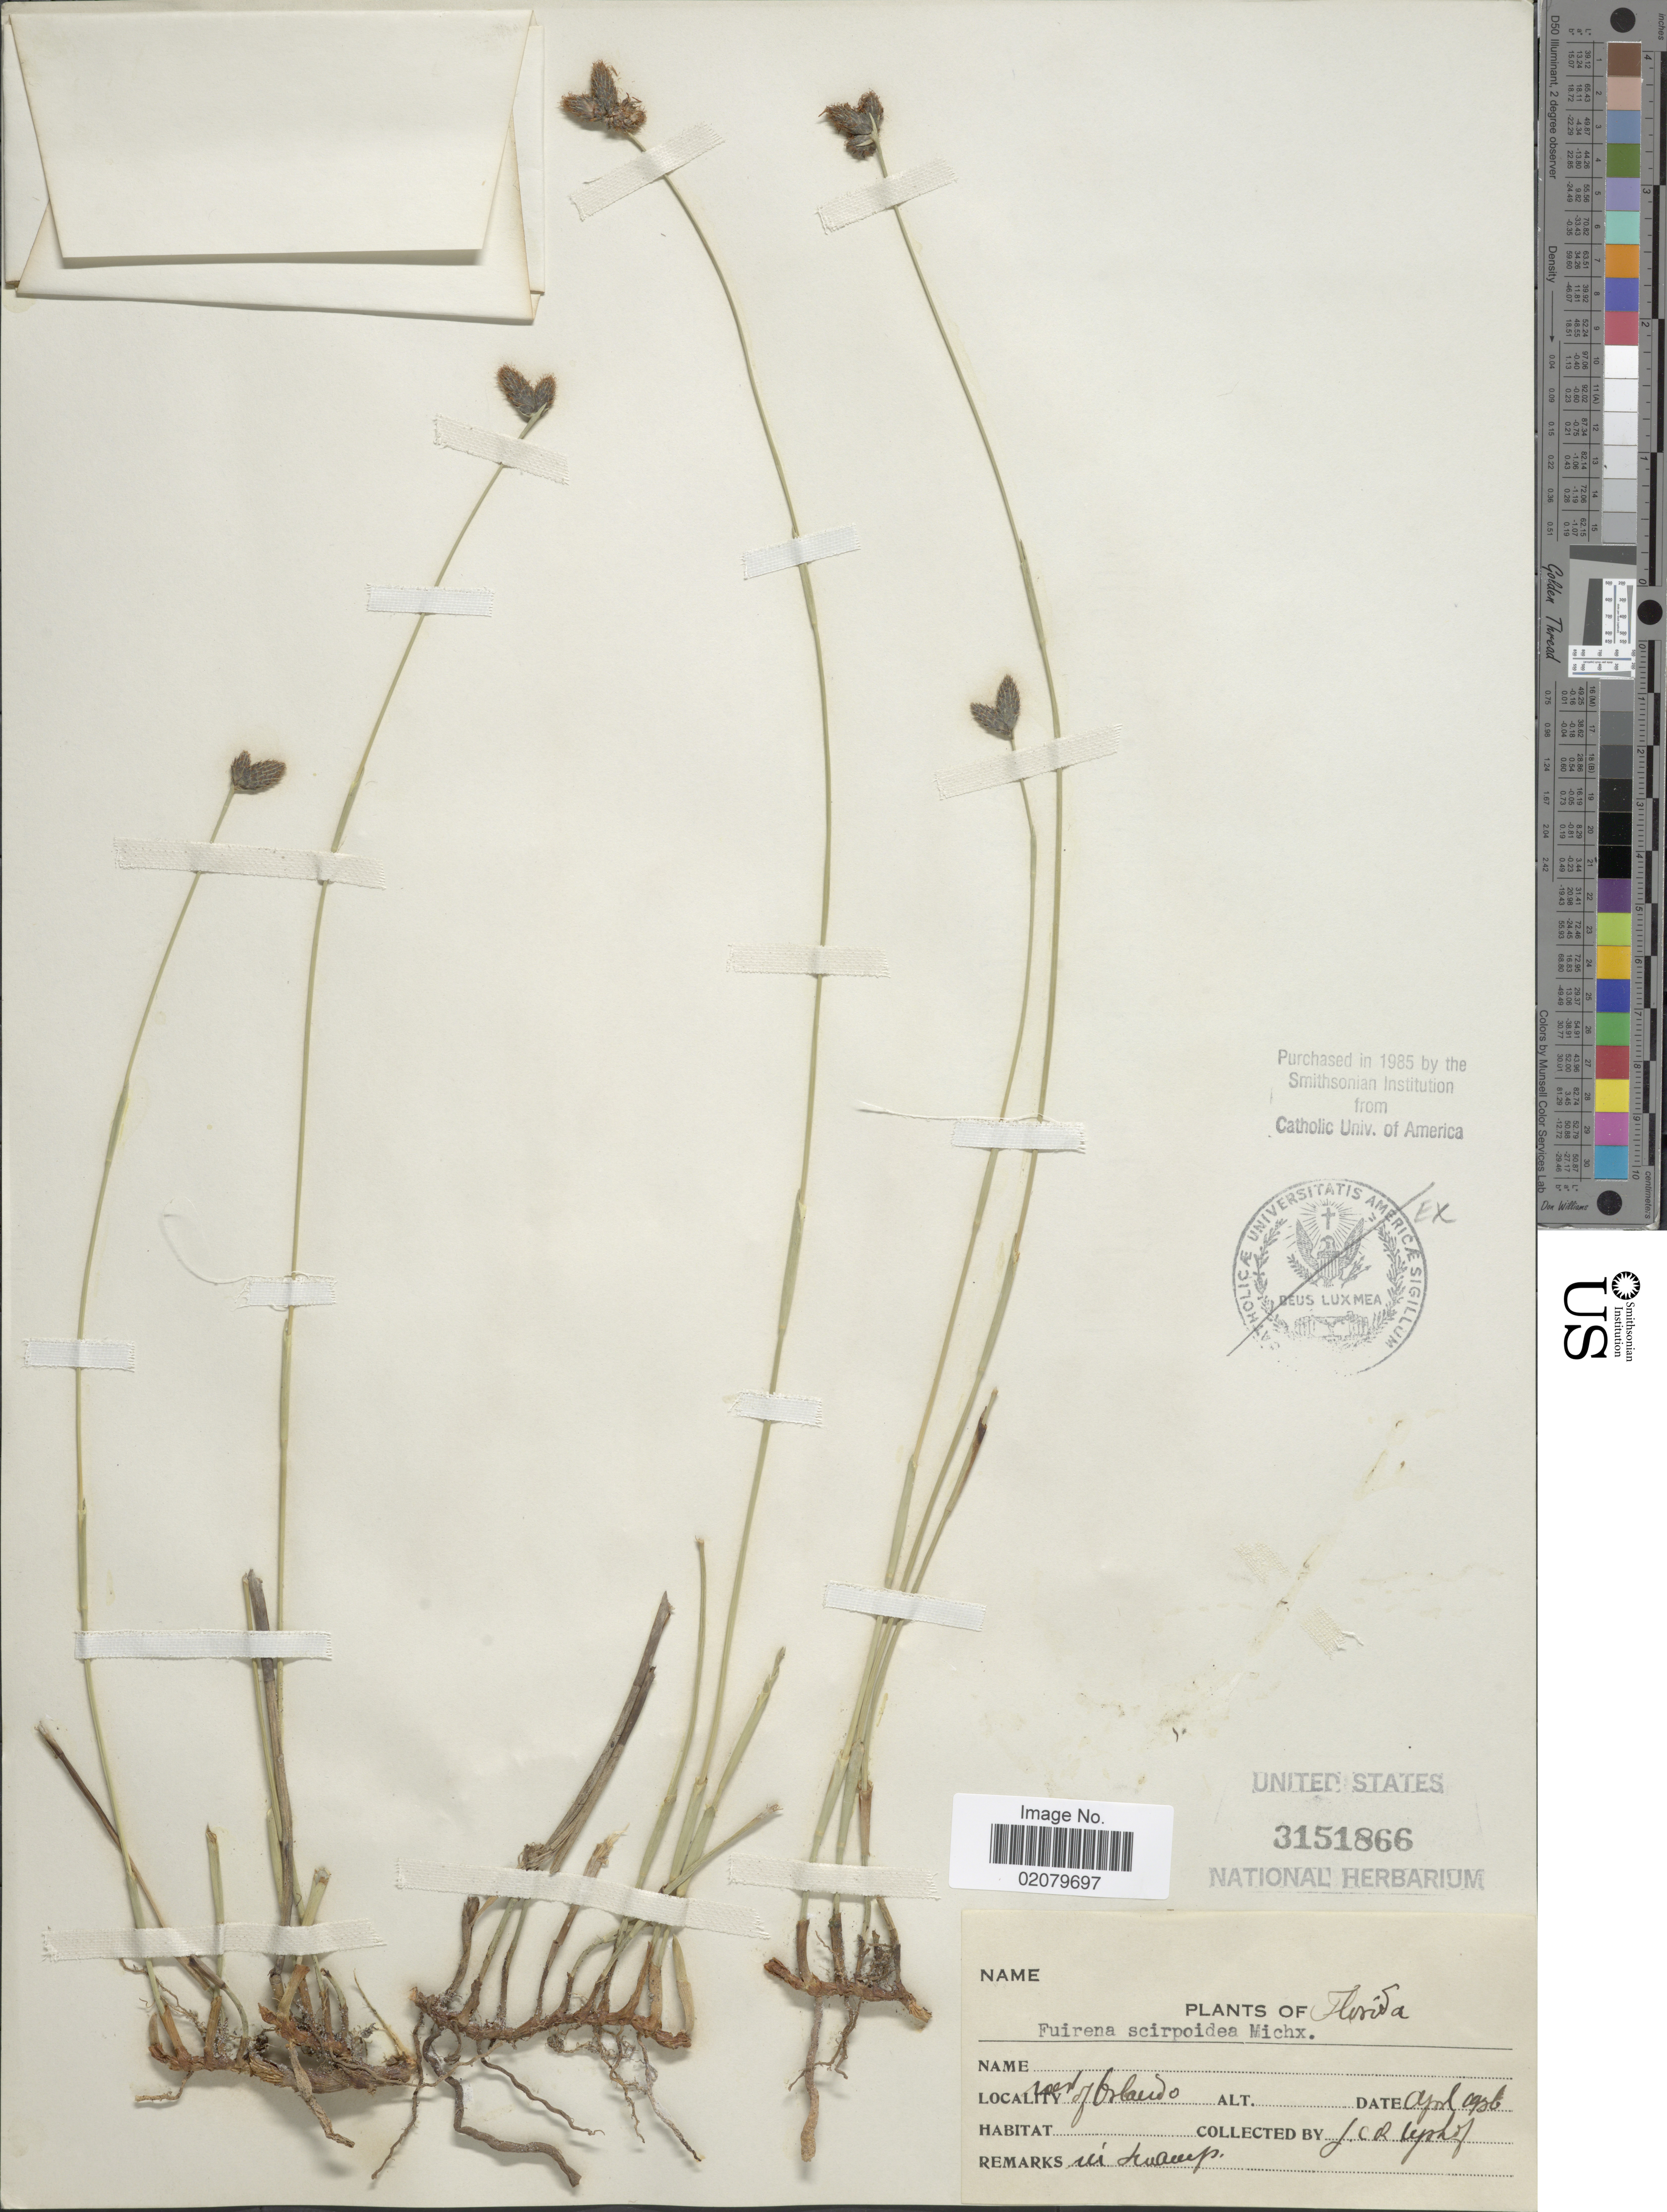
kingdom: Plantae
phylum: Tracheophyta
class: Liliopsida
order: Poales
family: Cyperaceae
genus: Fuirena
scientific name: Fuirena scirpoidea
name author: Michx.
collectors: J. C. T. Uphof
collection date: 1936-04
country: United States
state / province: Florida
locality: West of Orlando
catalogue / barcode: US 3151866